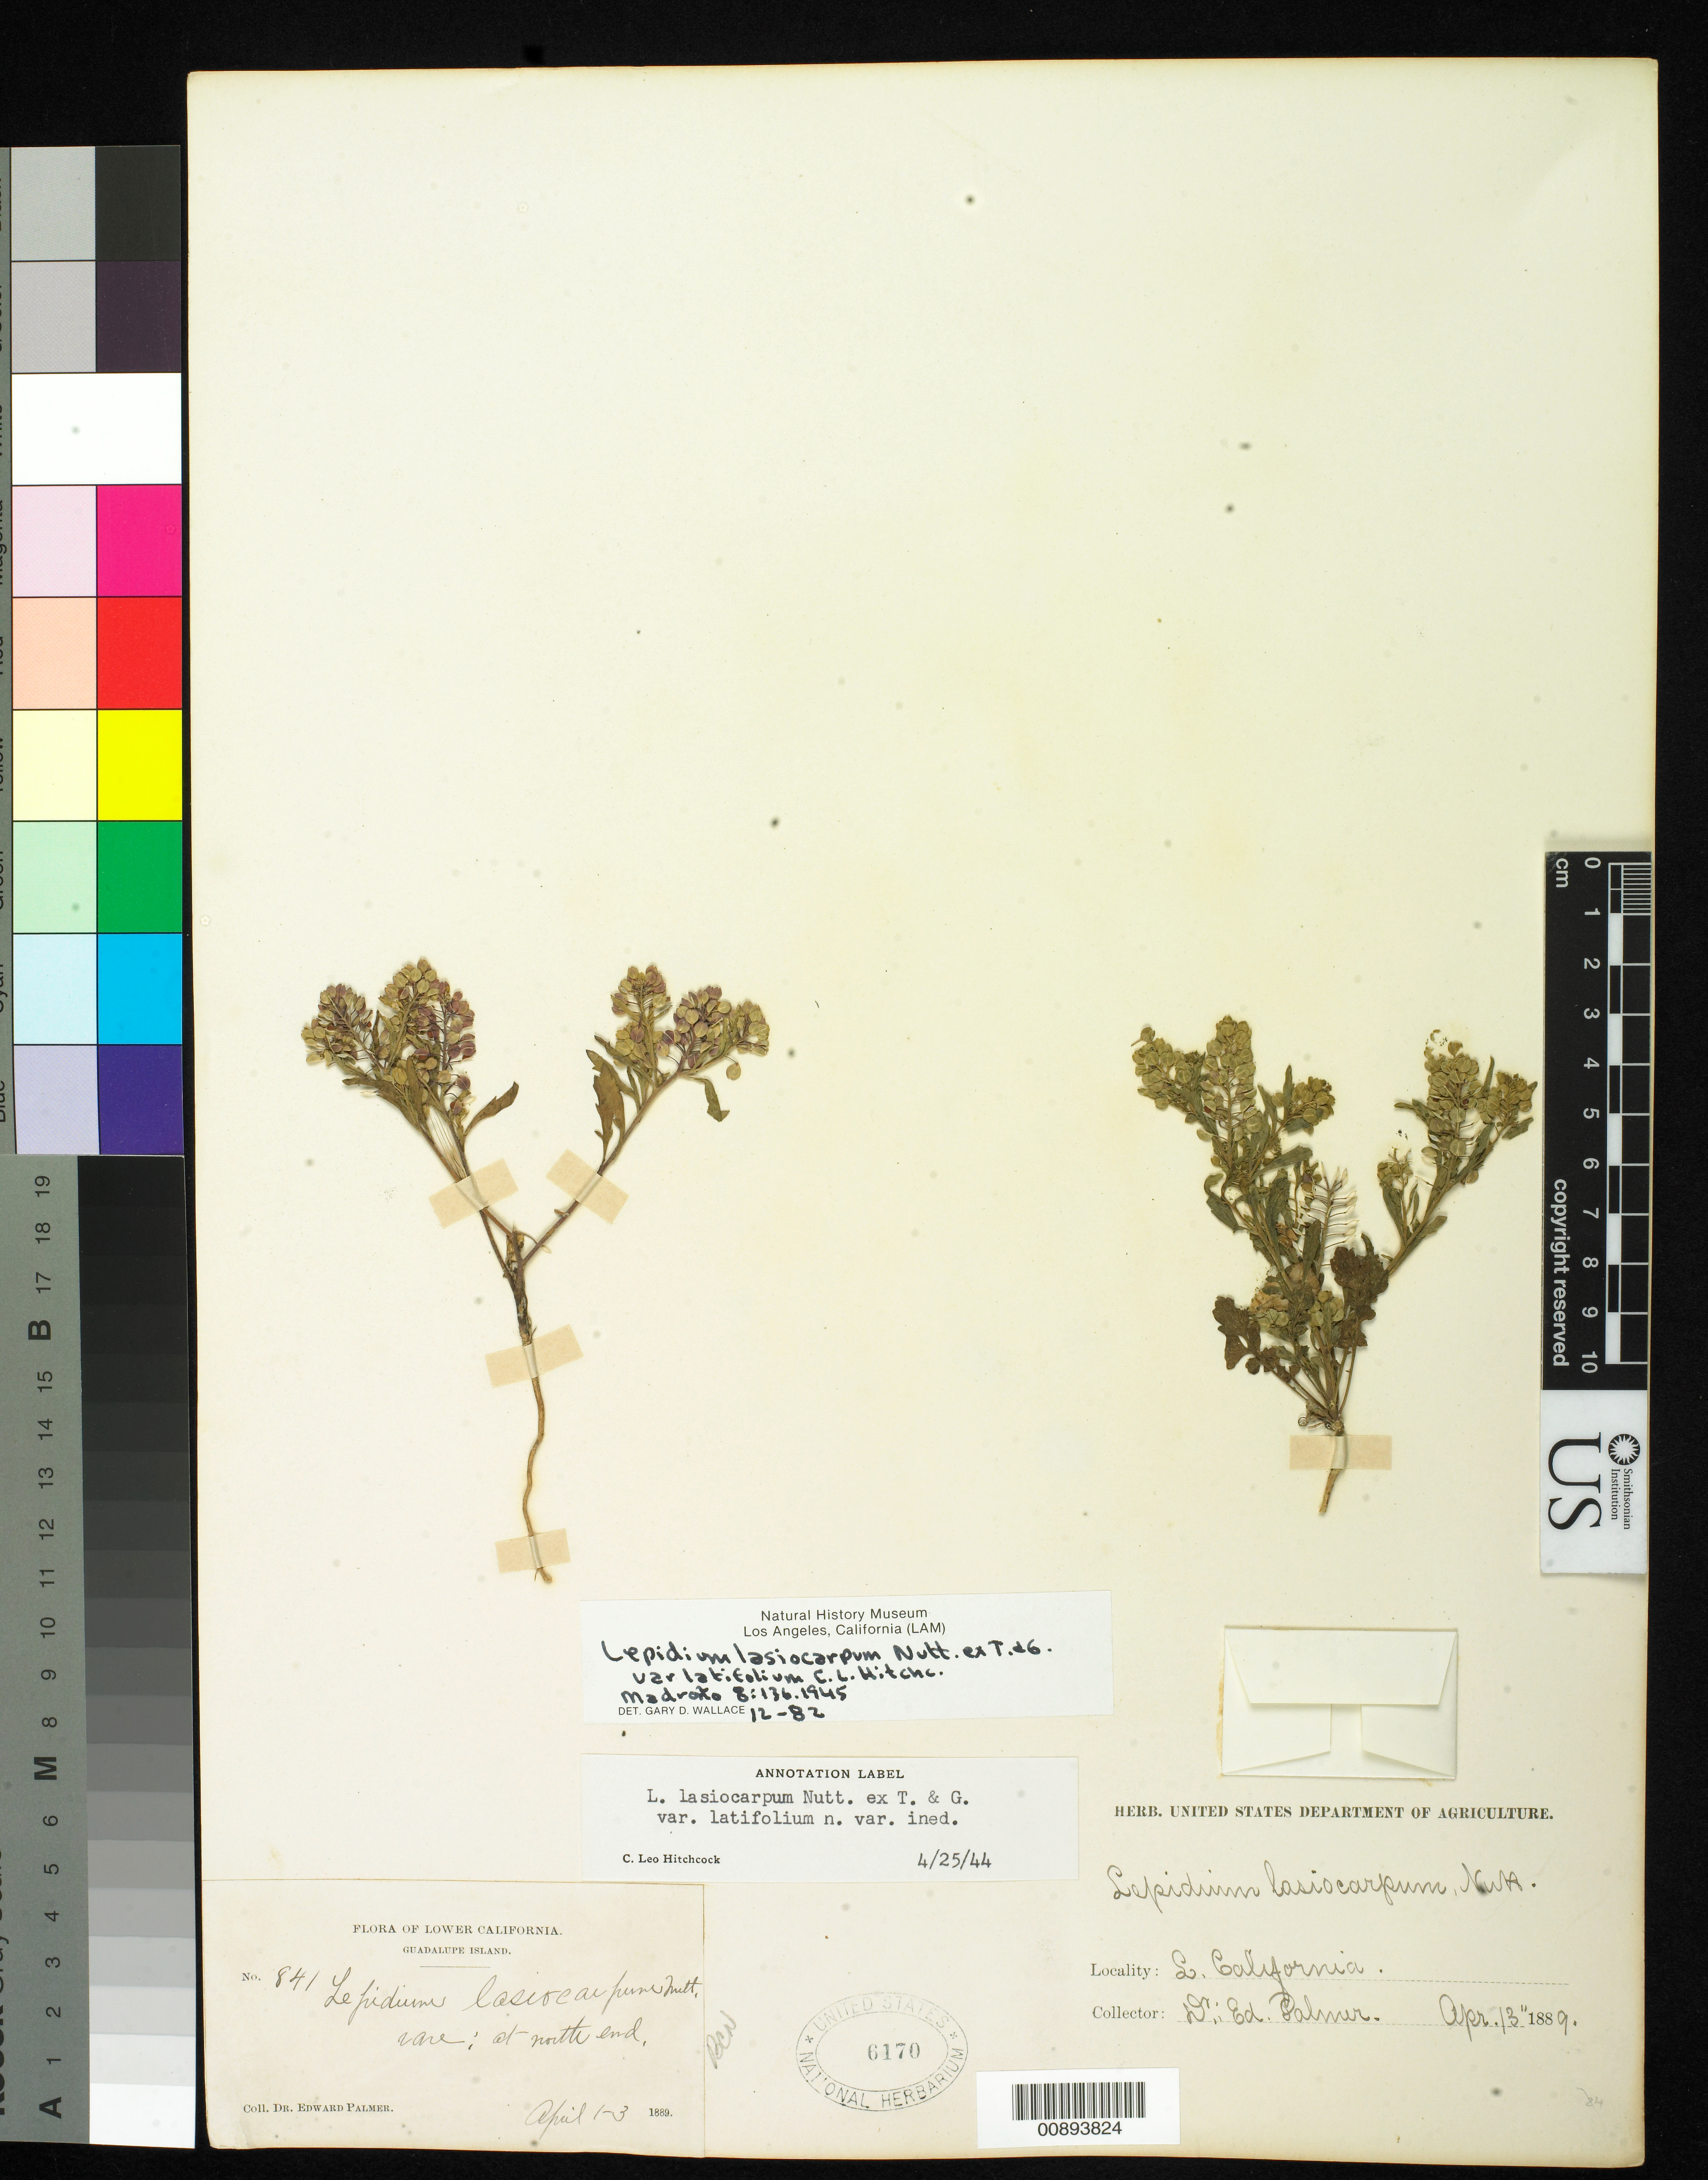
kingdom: Plantae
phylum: Tracheophyta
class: Magnoliopsida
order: Brassicales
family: Brassicaceae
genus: Lepidium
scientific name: Lepidium lasiocarpum var. latifolium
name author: C.L. Hitchc.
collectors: E. Palmer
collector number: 841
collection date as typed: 01 Apr 1889 to 03 Apr 1889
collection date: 1889-04-01/1889-04-03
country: Mexico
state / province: Baja California Norte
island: Guadalupe I.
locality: Guadalupe Island, Baja California. At north end.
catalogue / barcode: US 6170